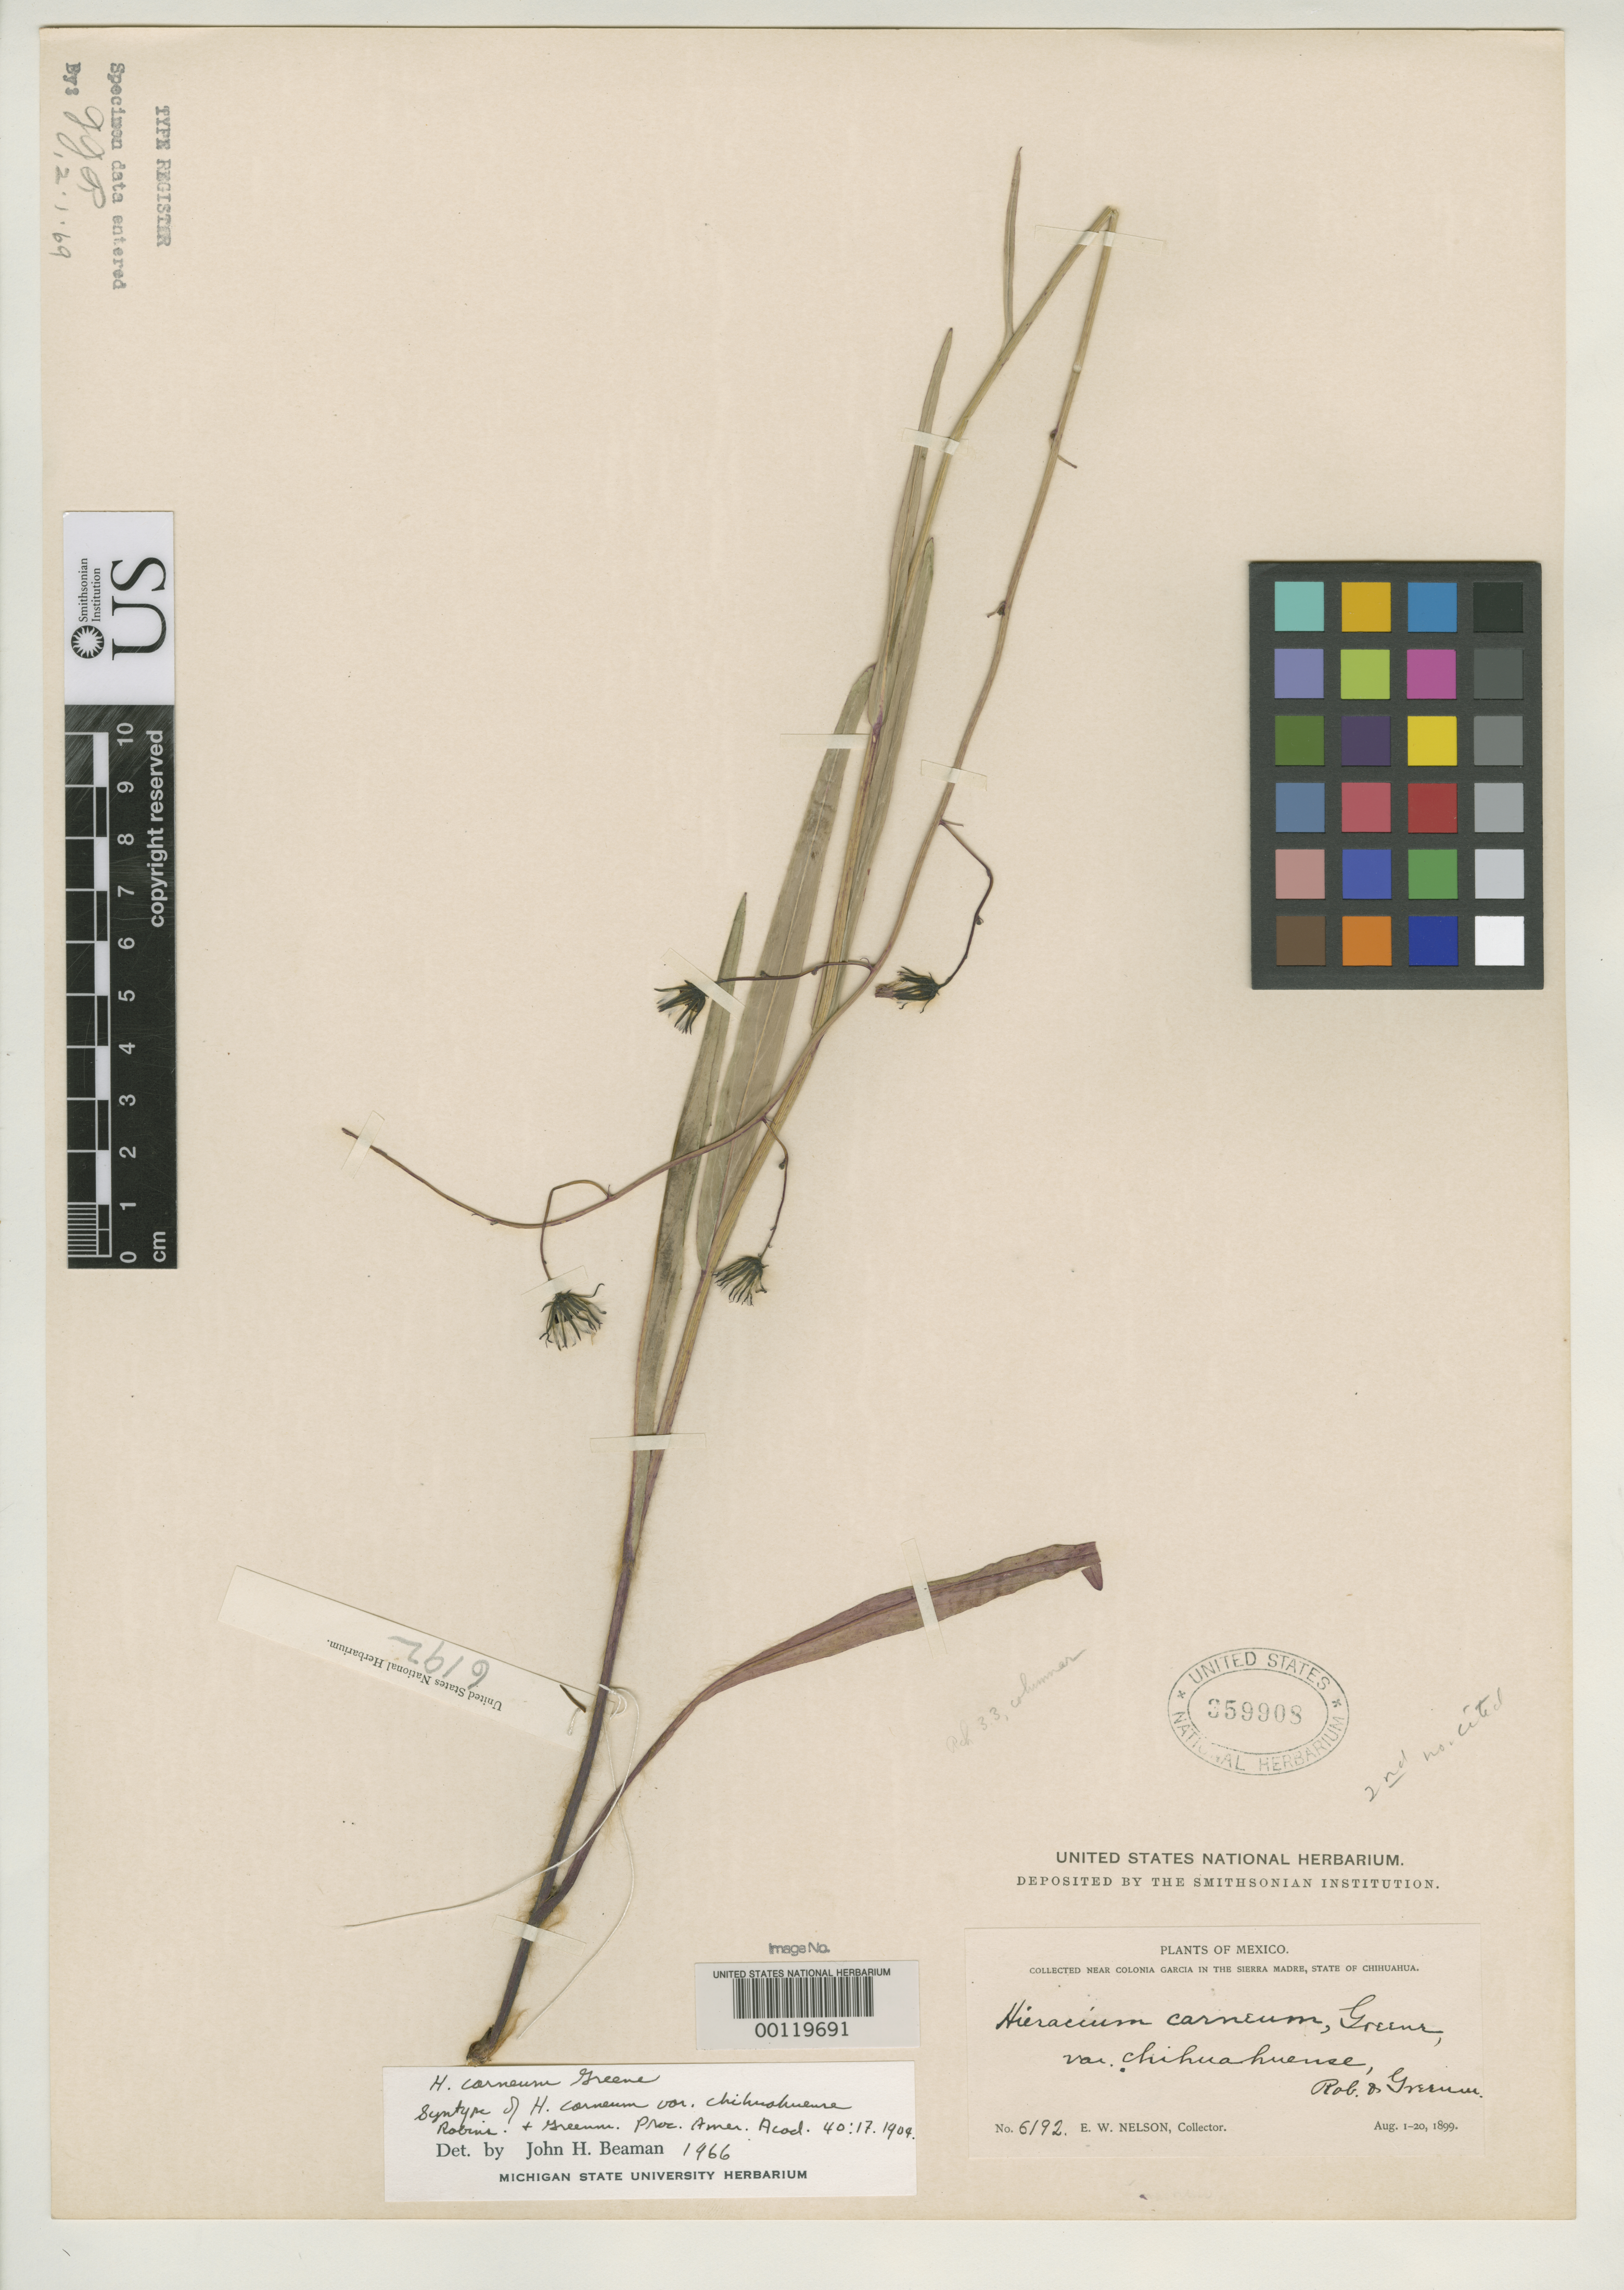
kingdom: Plantae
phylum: Tracheophyta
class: Magnoliopsida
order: Asterales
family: Asteraceae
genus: Hieracium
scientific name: Hieracium carneum var. chihuahuense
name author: B.L. Rob. & Greenm.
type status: Syntype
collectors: E. W. Nelson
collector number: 6192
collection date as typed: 01 Aug 1899 to 20 Aug 1899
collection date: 1899-08-01/1899-08-20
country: Mexico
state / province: Chihuahua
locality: Colonia Garcia.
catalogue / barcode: US 359908